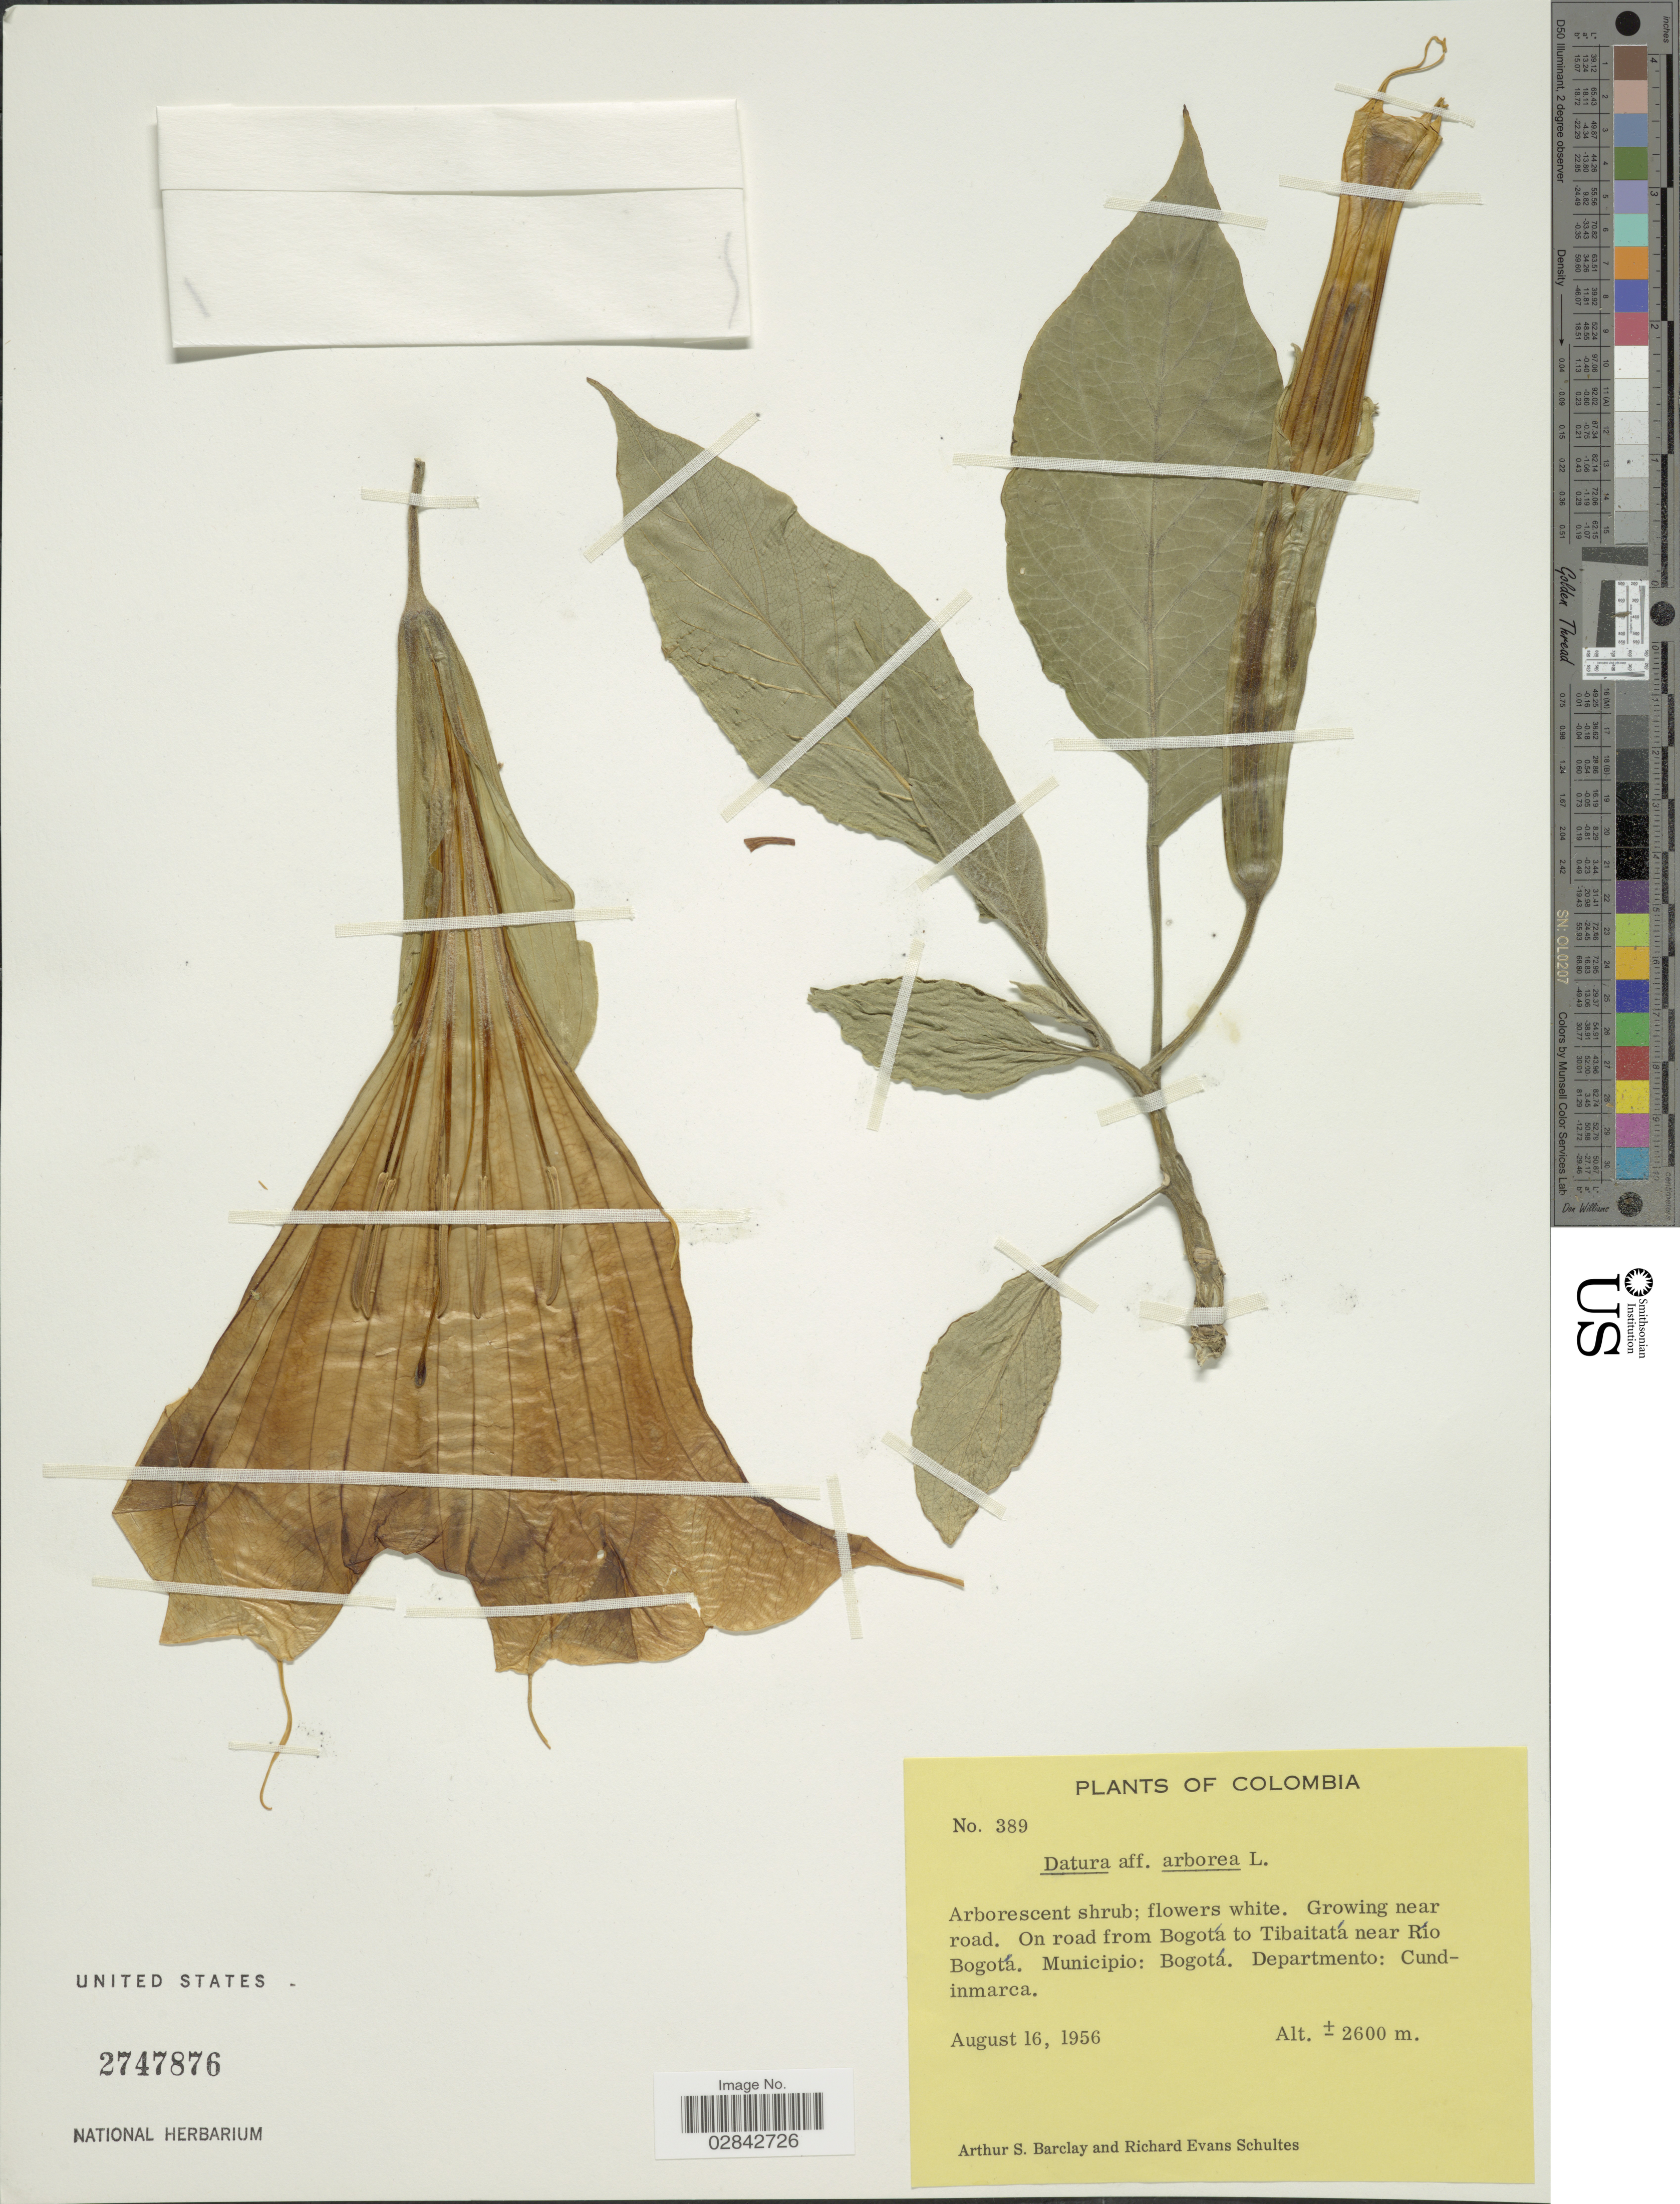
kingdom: Plantae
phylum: Tracheophyta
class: Magnoliopsida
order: Solanales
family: Solanaceae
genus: Brugmansia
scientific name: Brugmansia arborea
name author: (L.) Lagerh.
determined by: (US) Smithsonian Institution - National Museum of Natural History - Department of Botany (UNITED STATES)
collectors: A. S. Barclay & R. E. Schultes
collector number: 389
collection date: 1956-08-16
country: Colombia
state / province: Cundinamarca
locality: On road from Bogotá to Tibaitatá near Río Bogotá. Municipio: Bogotá. Departmento: Cundinamarca.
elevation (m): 2600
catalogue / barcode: US 2747876